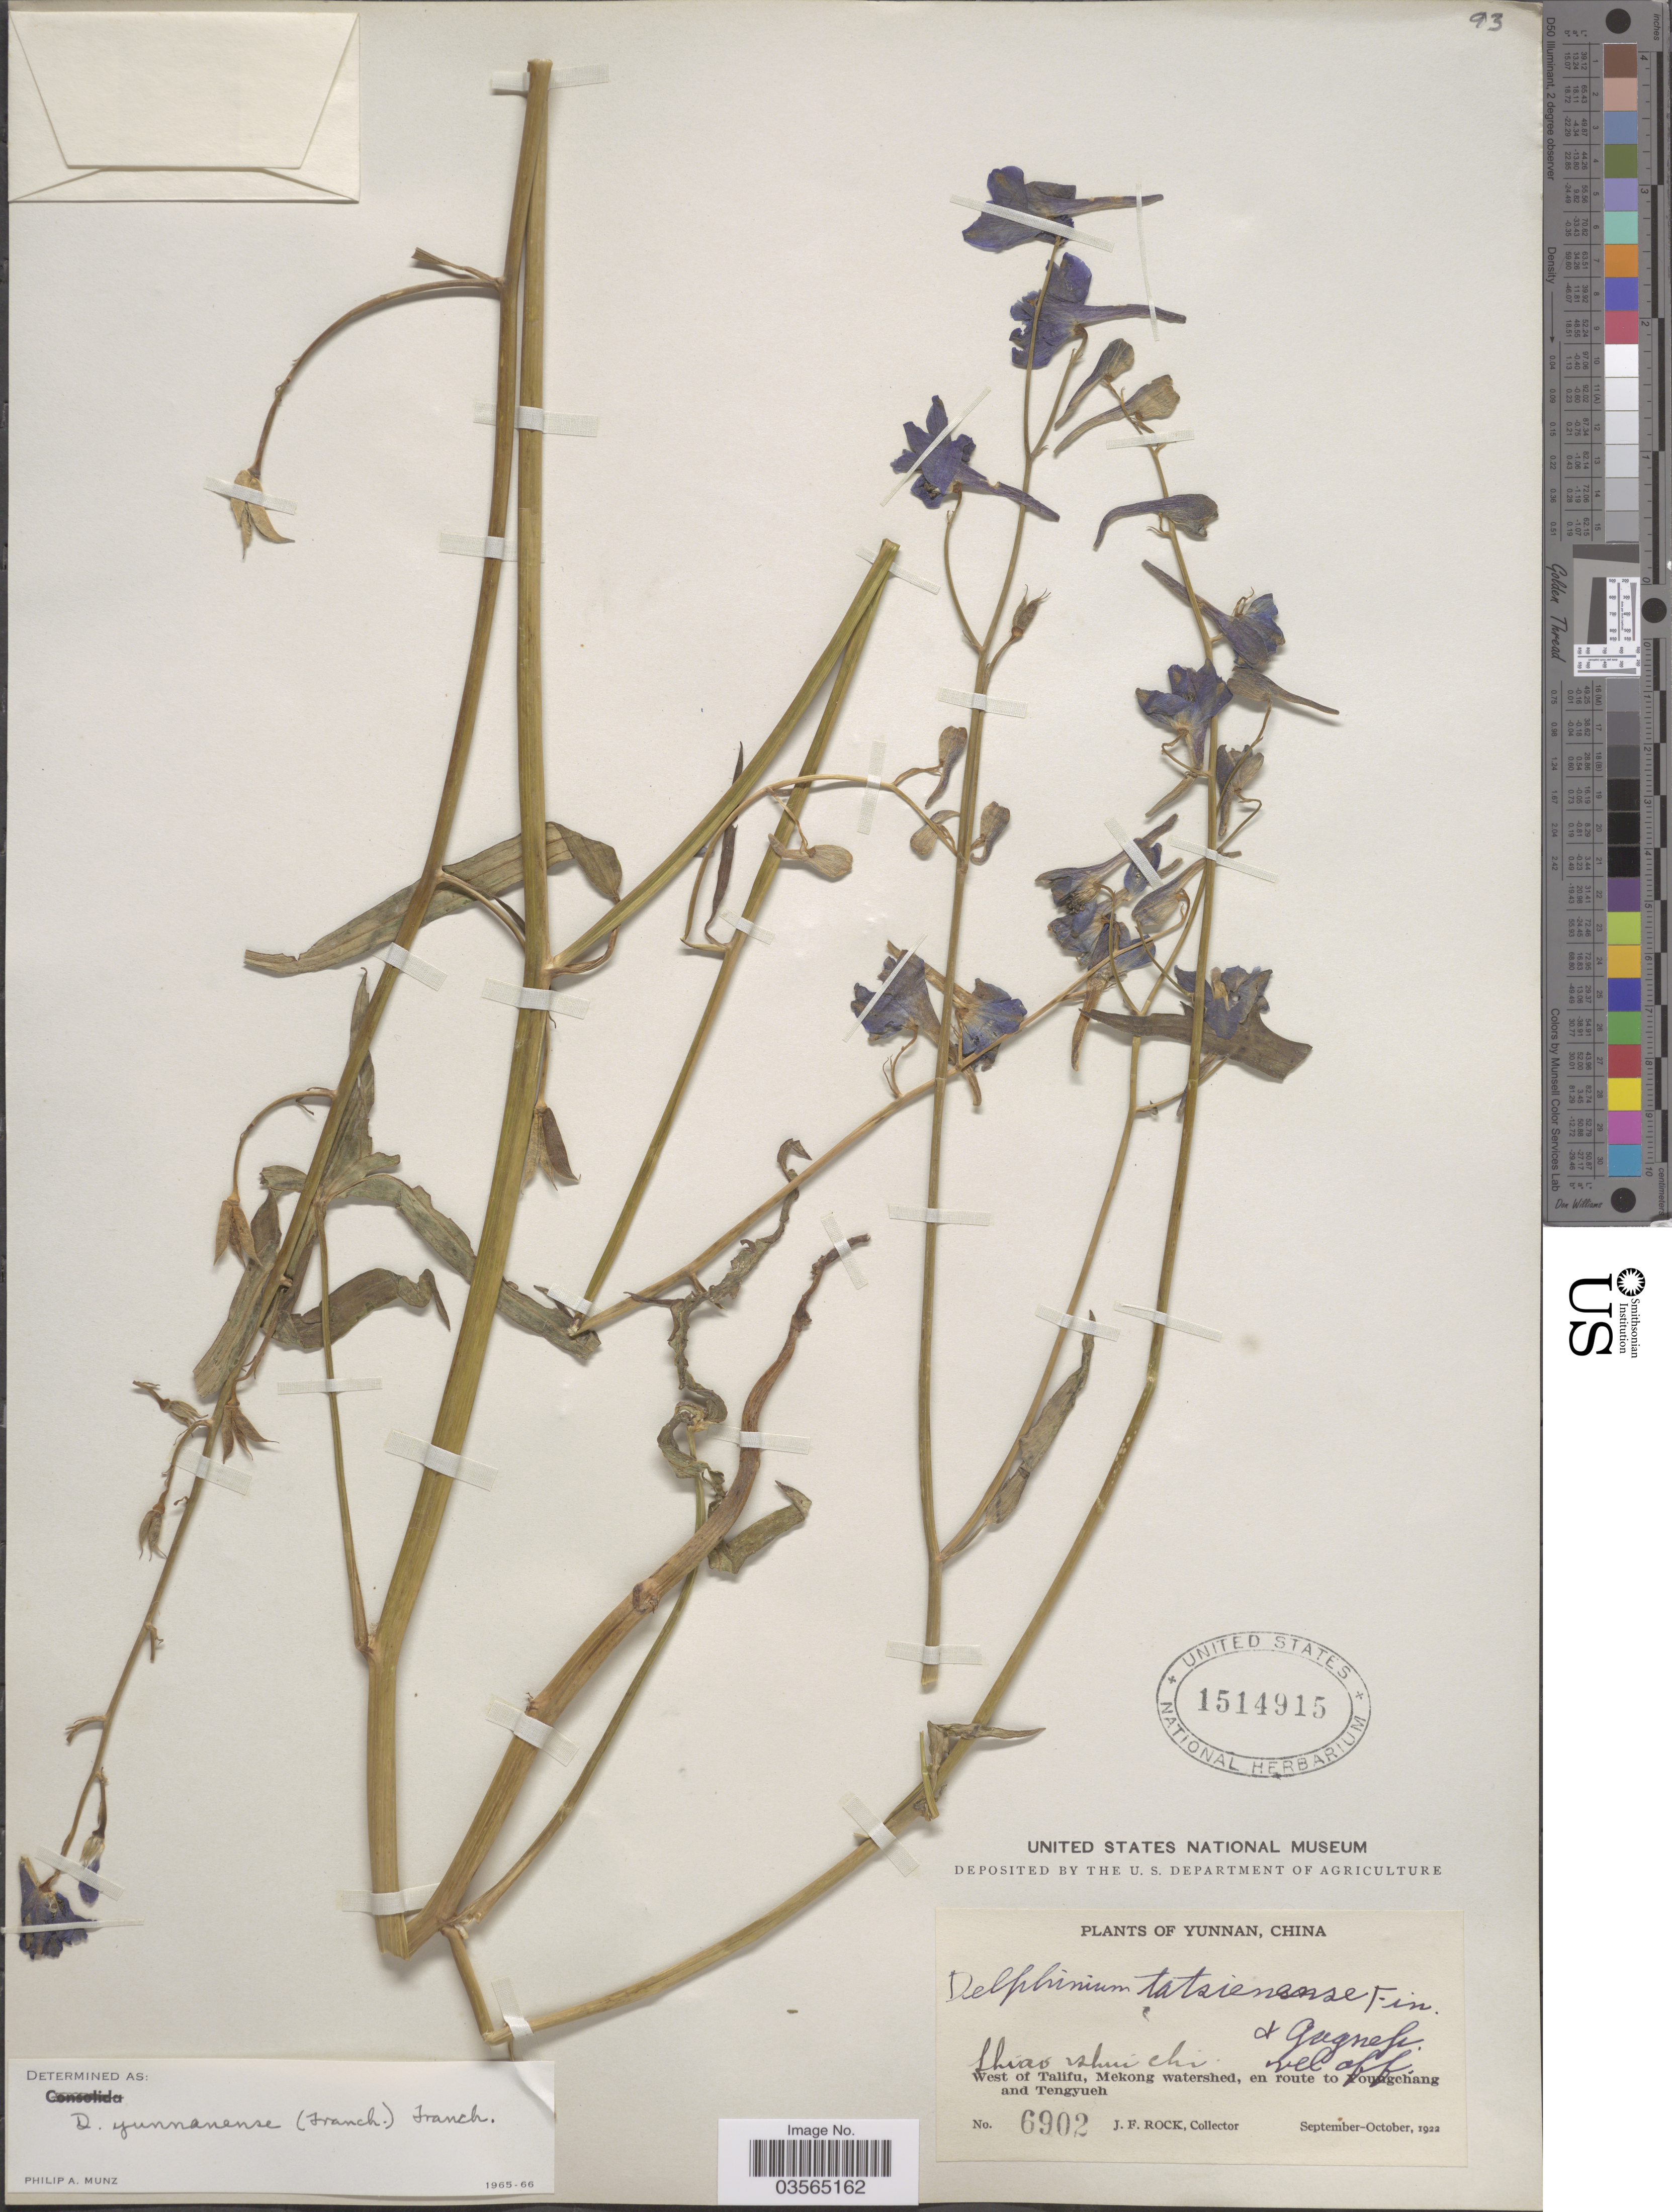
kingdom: Plantae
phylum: Tracheophyta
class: Magnoliopsida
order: Ranunculales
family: Ranunculaceae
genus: Delphinium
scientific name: Delphinium yunnanense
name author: (Franch.) Franch.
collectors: J. Rock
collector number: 6902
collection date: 1922-09/1922-10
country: China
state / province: Yunnan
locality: Lhiao shui chi. West of Talifu, Mekong watershed, en route to Youngchang and Tengyueh.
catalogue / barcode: US 1514915